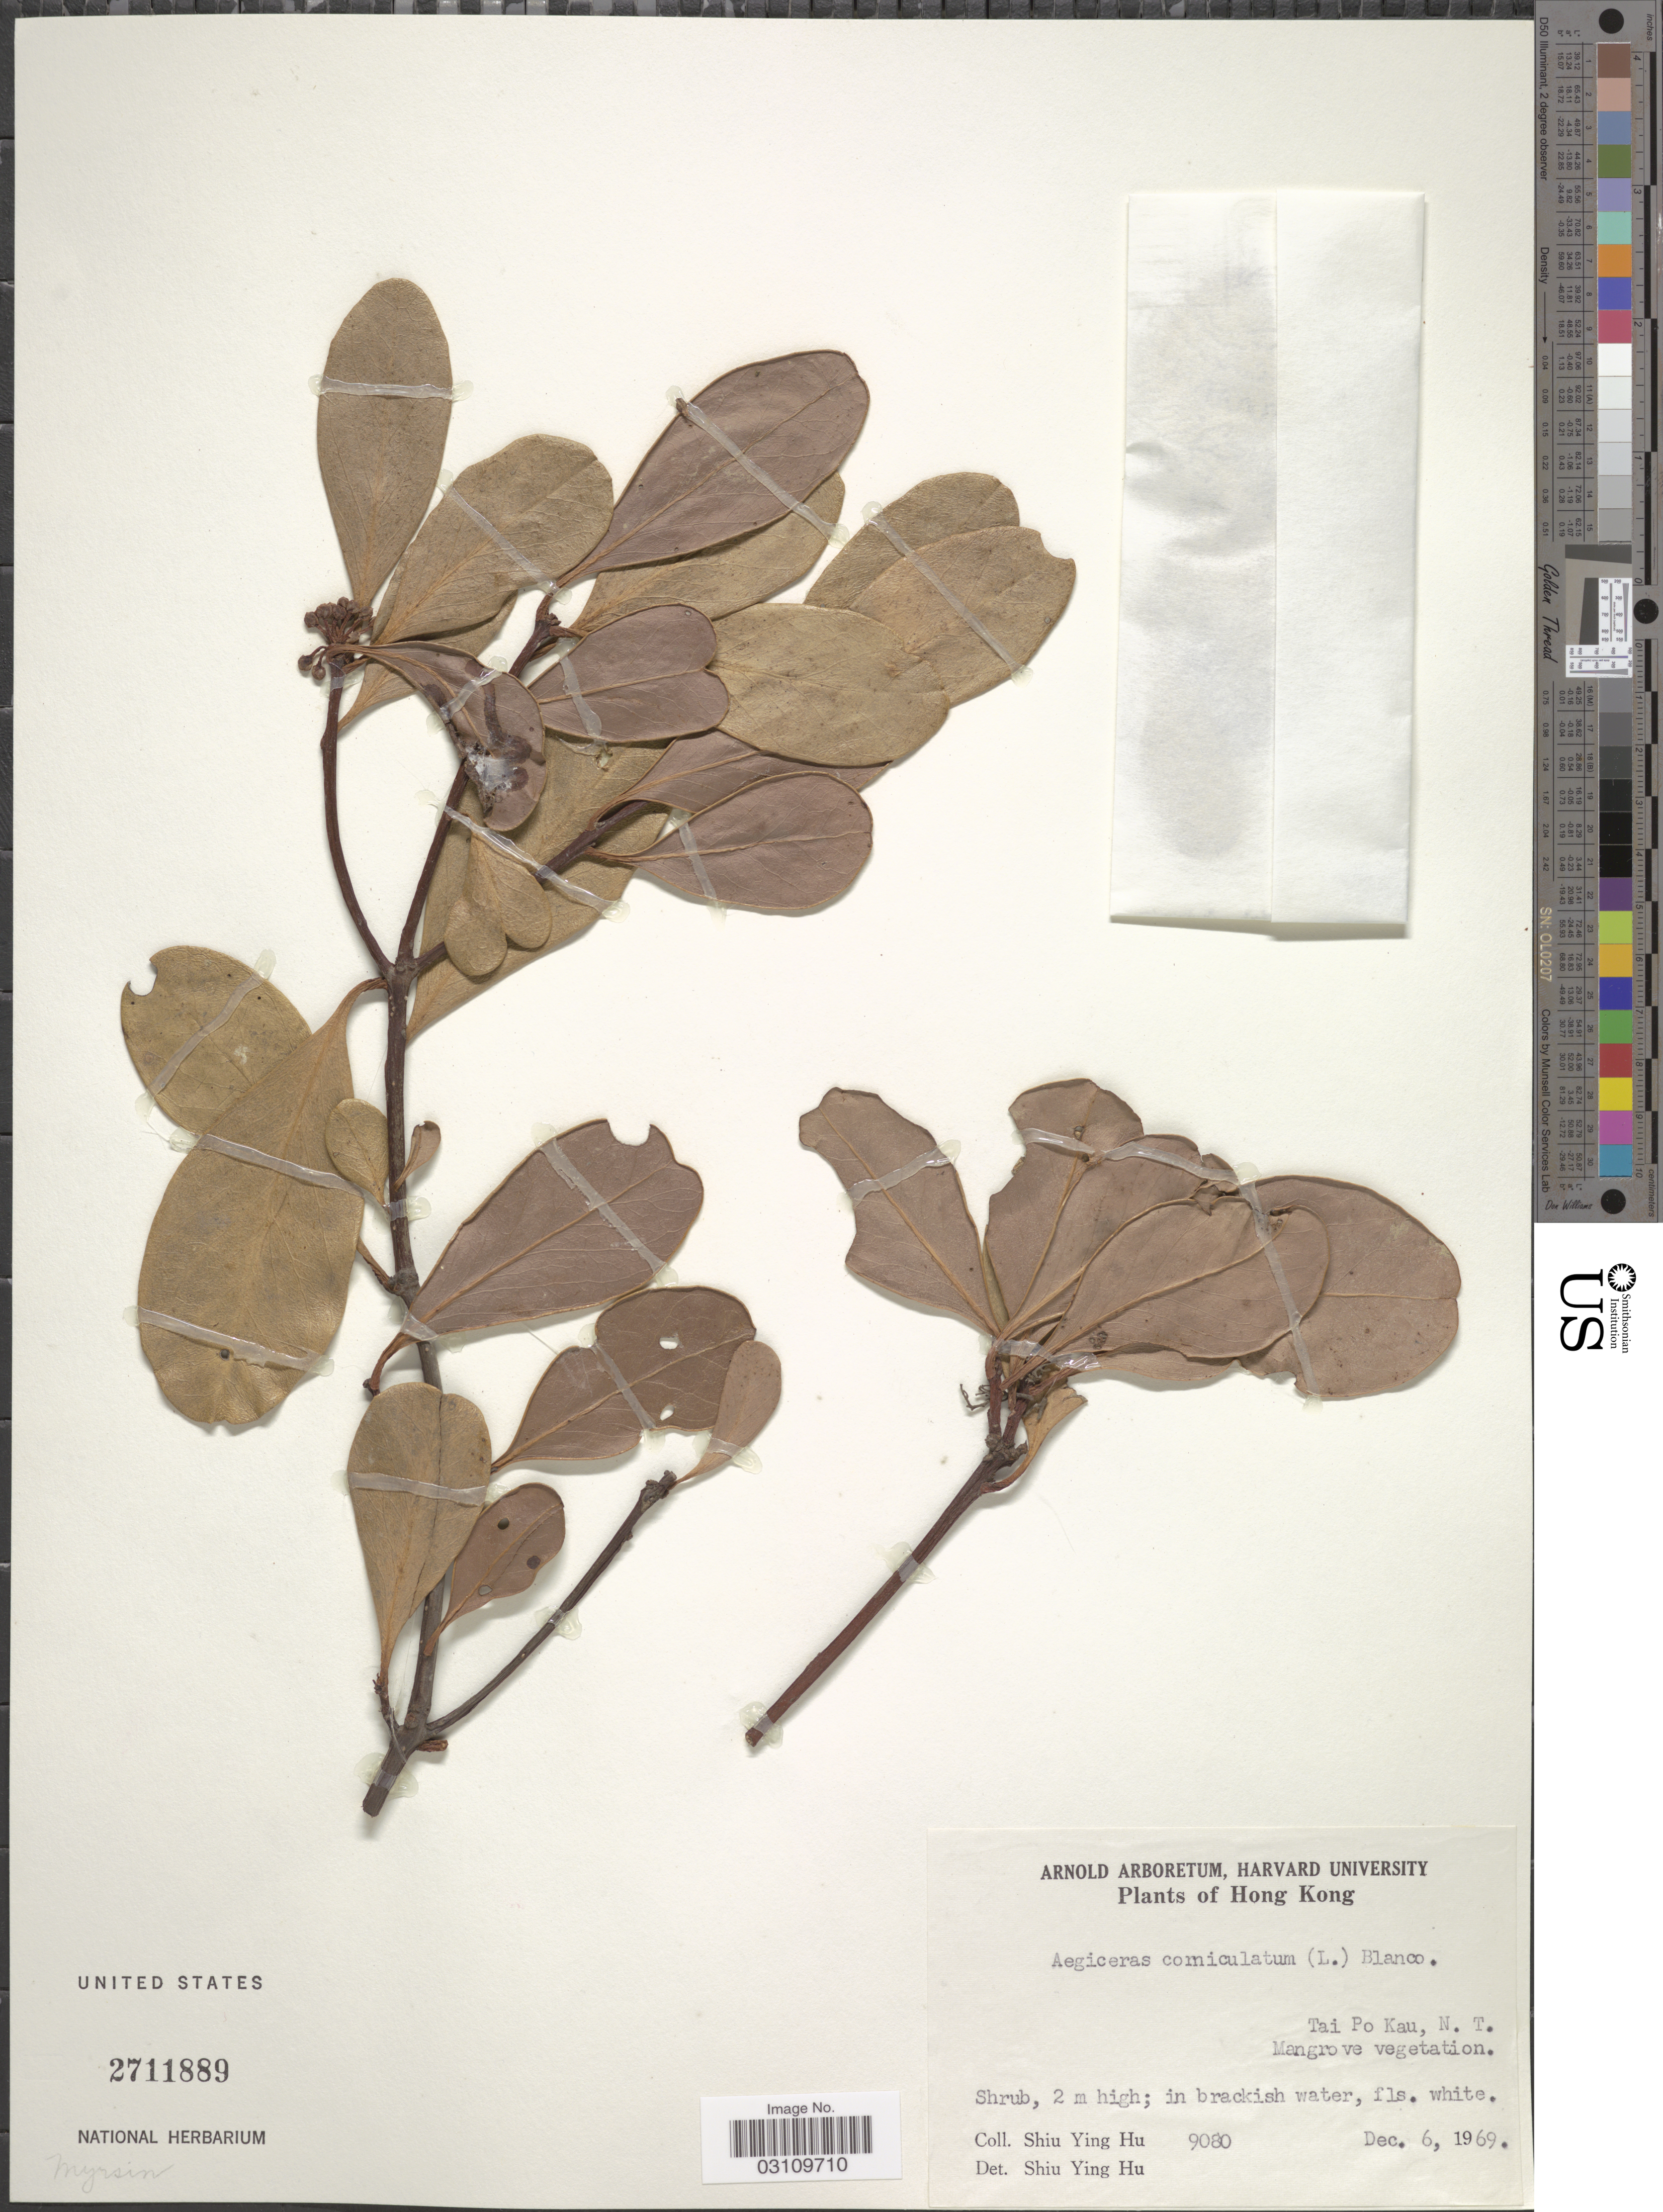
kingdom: Plantae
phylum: Tracheophyta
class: Magnoliopsida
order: Ericales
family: Primulaceae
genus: Aegiceras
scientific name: Aegiceras corniculatum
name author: (L.) Blanco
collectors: S. Y. Hu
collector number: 9080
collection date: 1969-12-06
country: China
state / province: Hong Kong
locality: Tai Po Kau, N.T., Mangrove vegetation.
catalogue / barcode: US 2711889